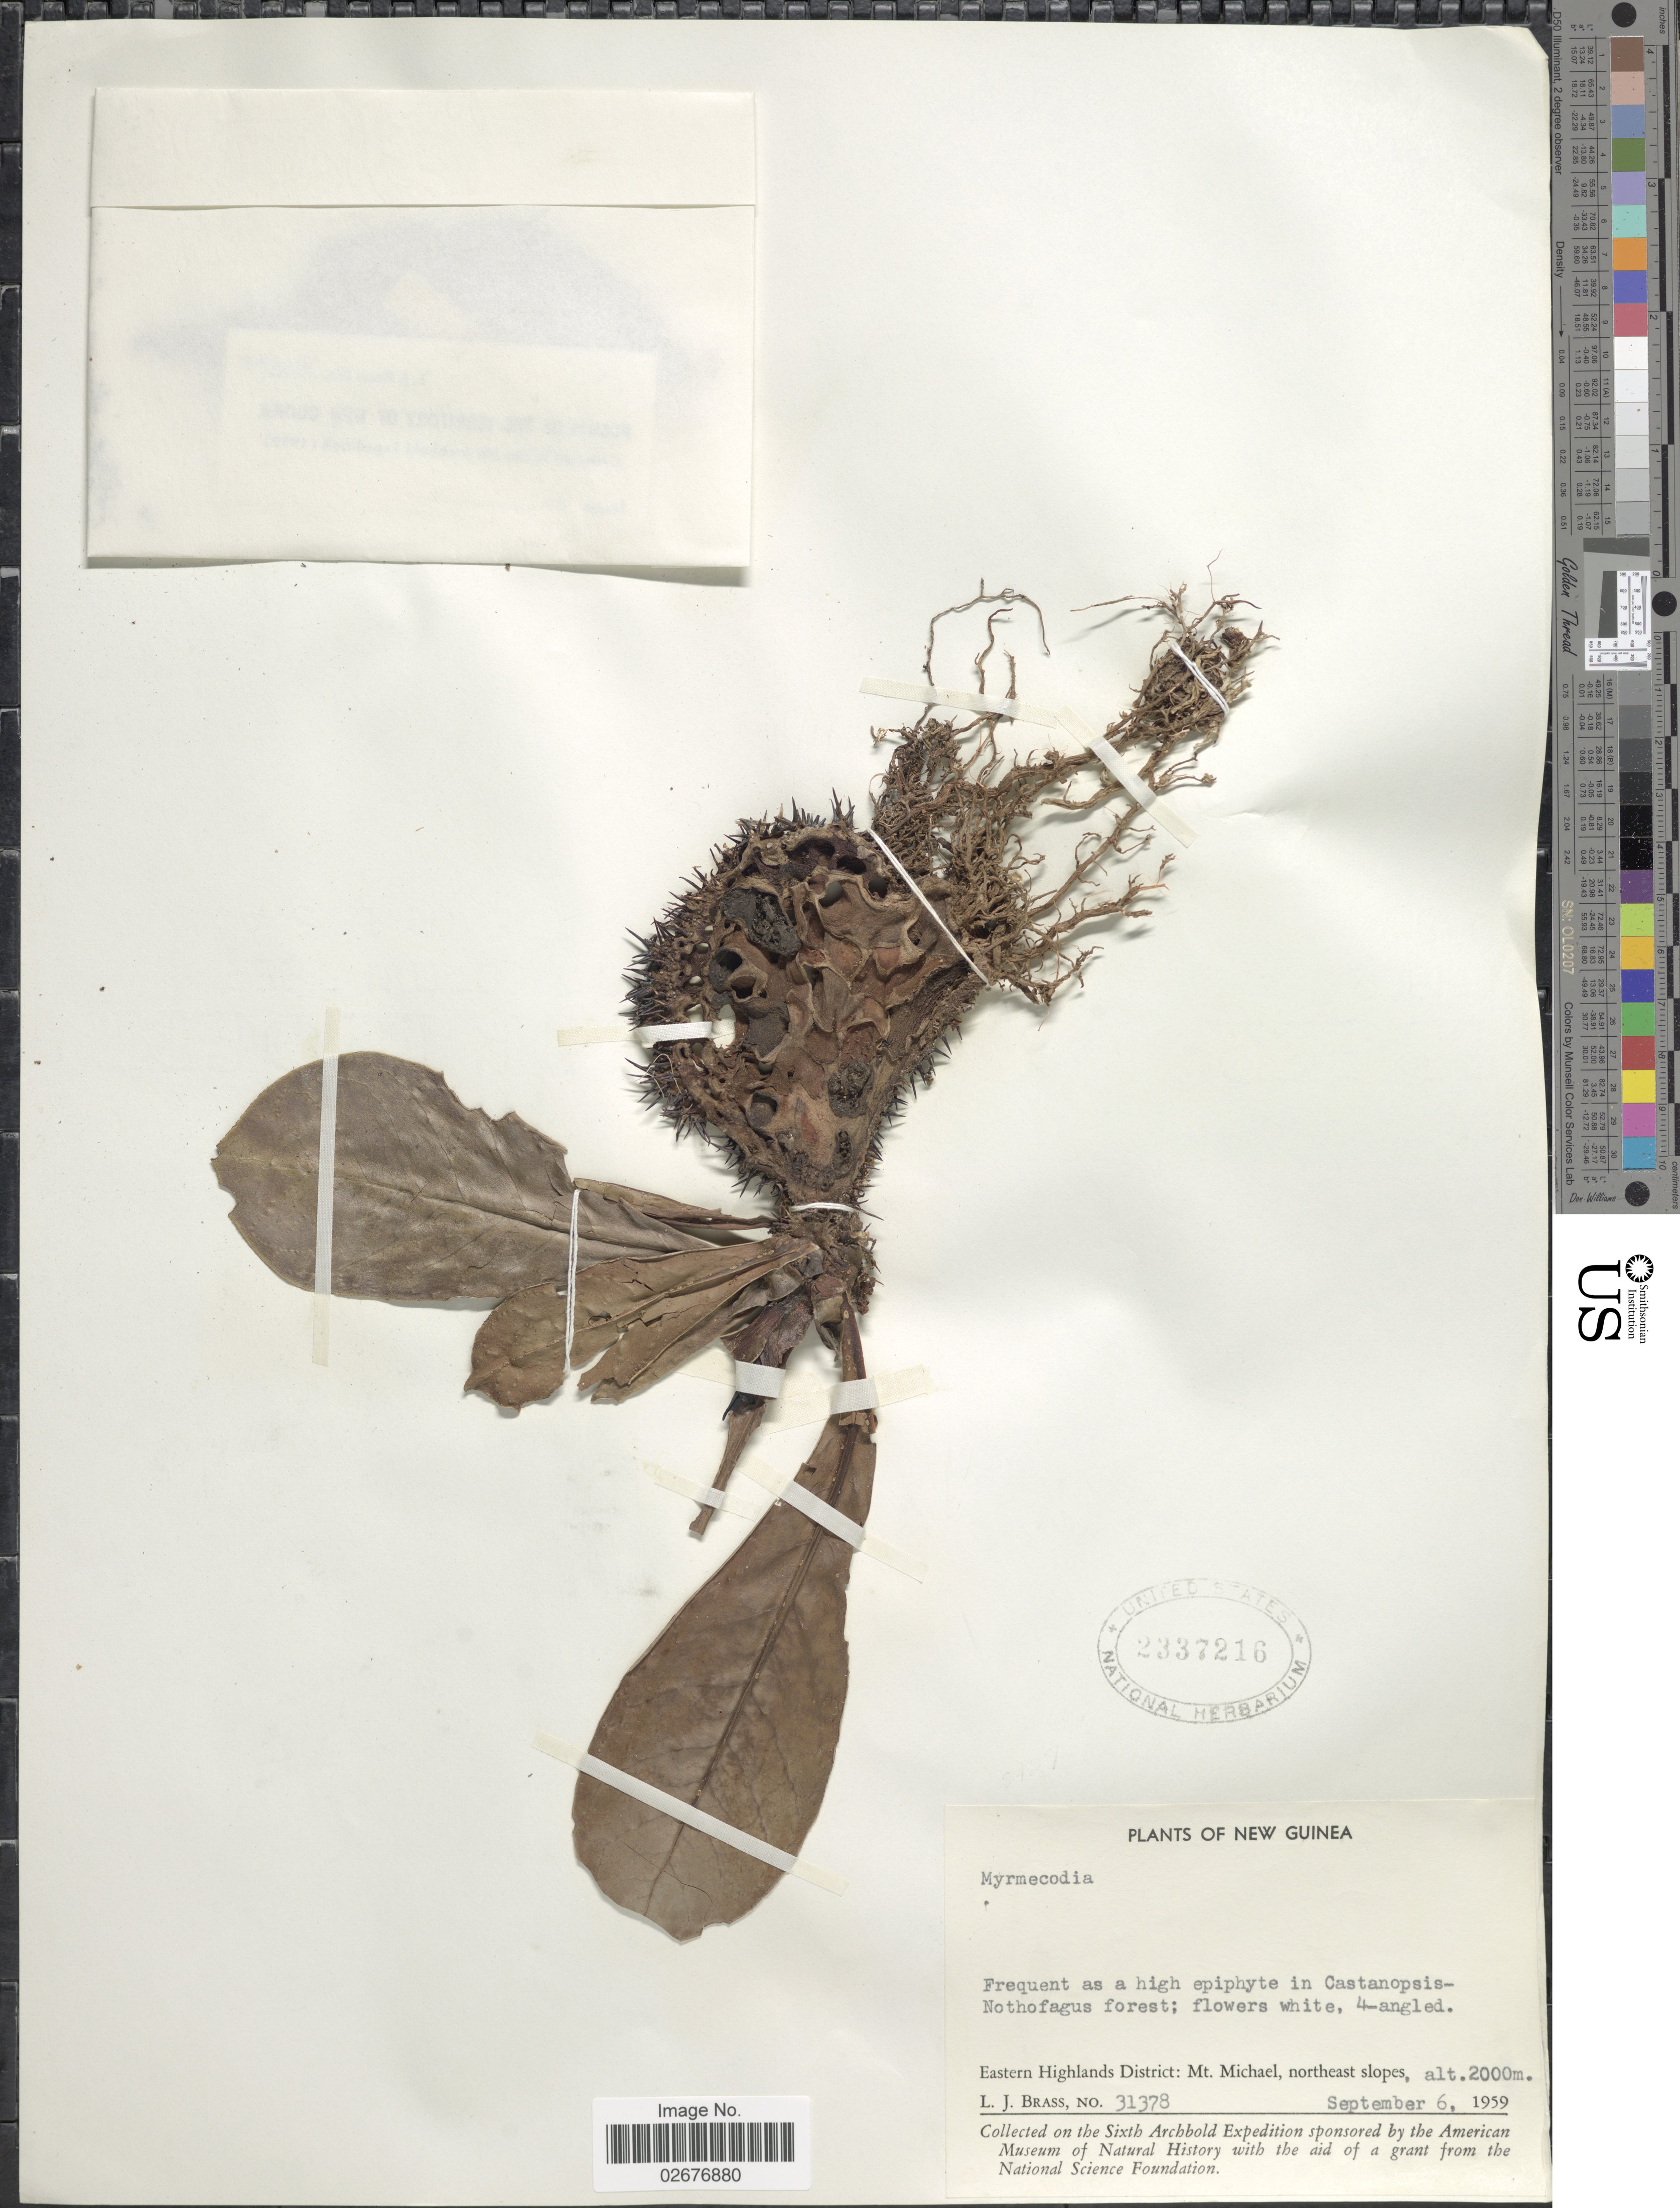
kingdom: Plantae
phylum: Tracheophyta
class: Magnoliopsida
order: Gentianales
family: Rubiaceae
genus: Myrmecodia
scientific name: Myrmecodia sp.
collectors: L. J. Brass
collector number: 31378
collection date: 1959-09-06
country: Papua New Guinea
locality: New Guinea, Eastern Highlands District: Mt. Michael, northeast slopes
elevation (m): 2000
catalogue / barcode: US 2337216